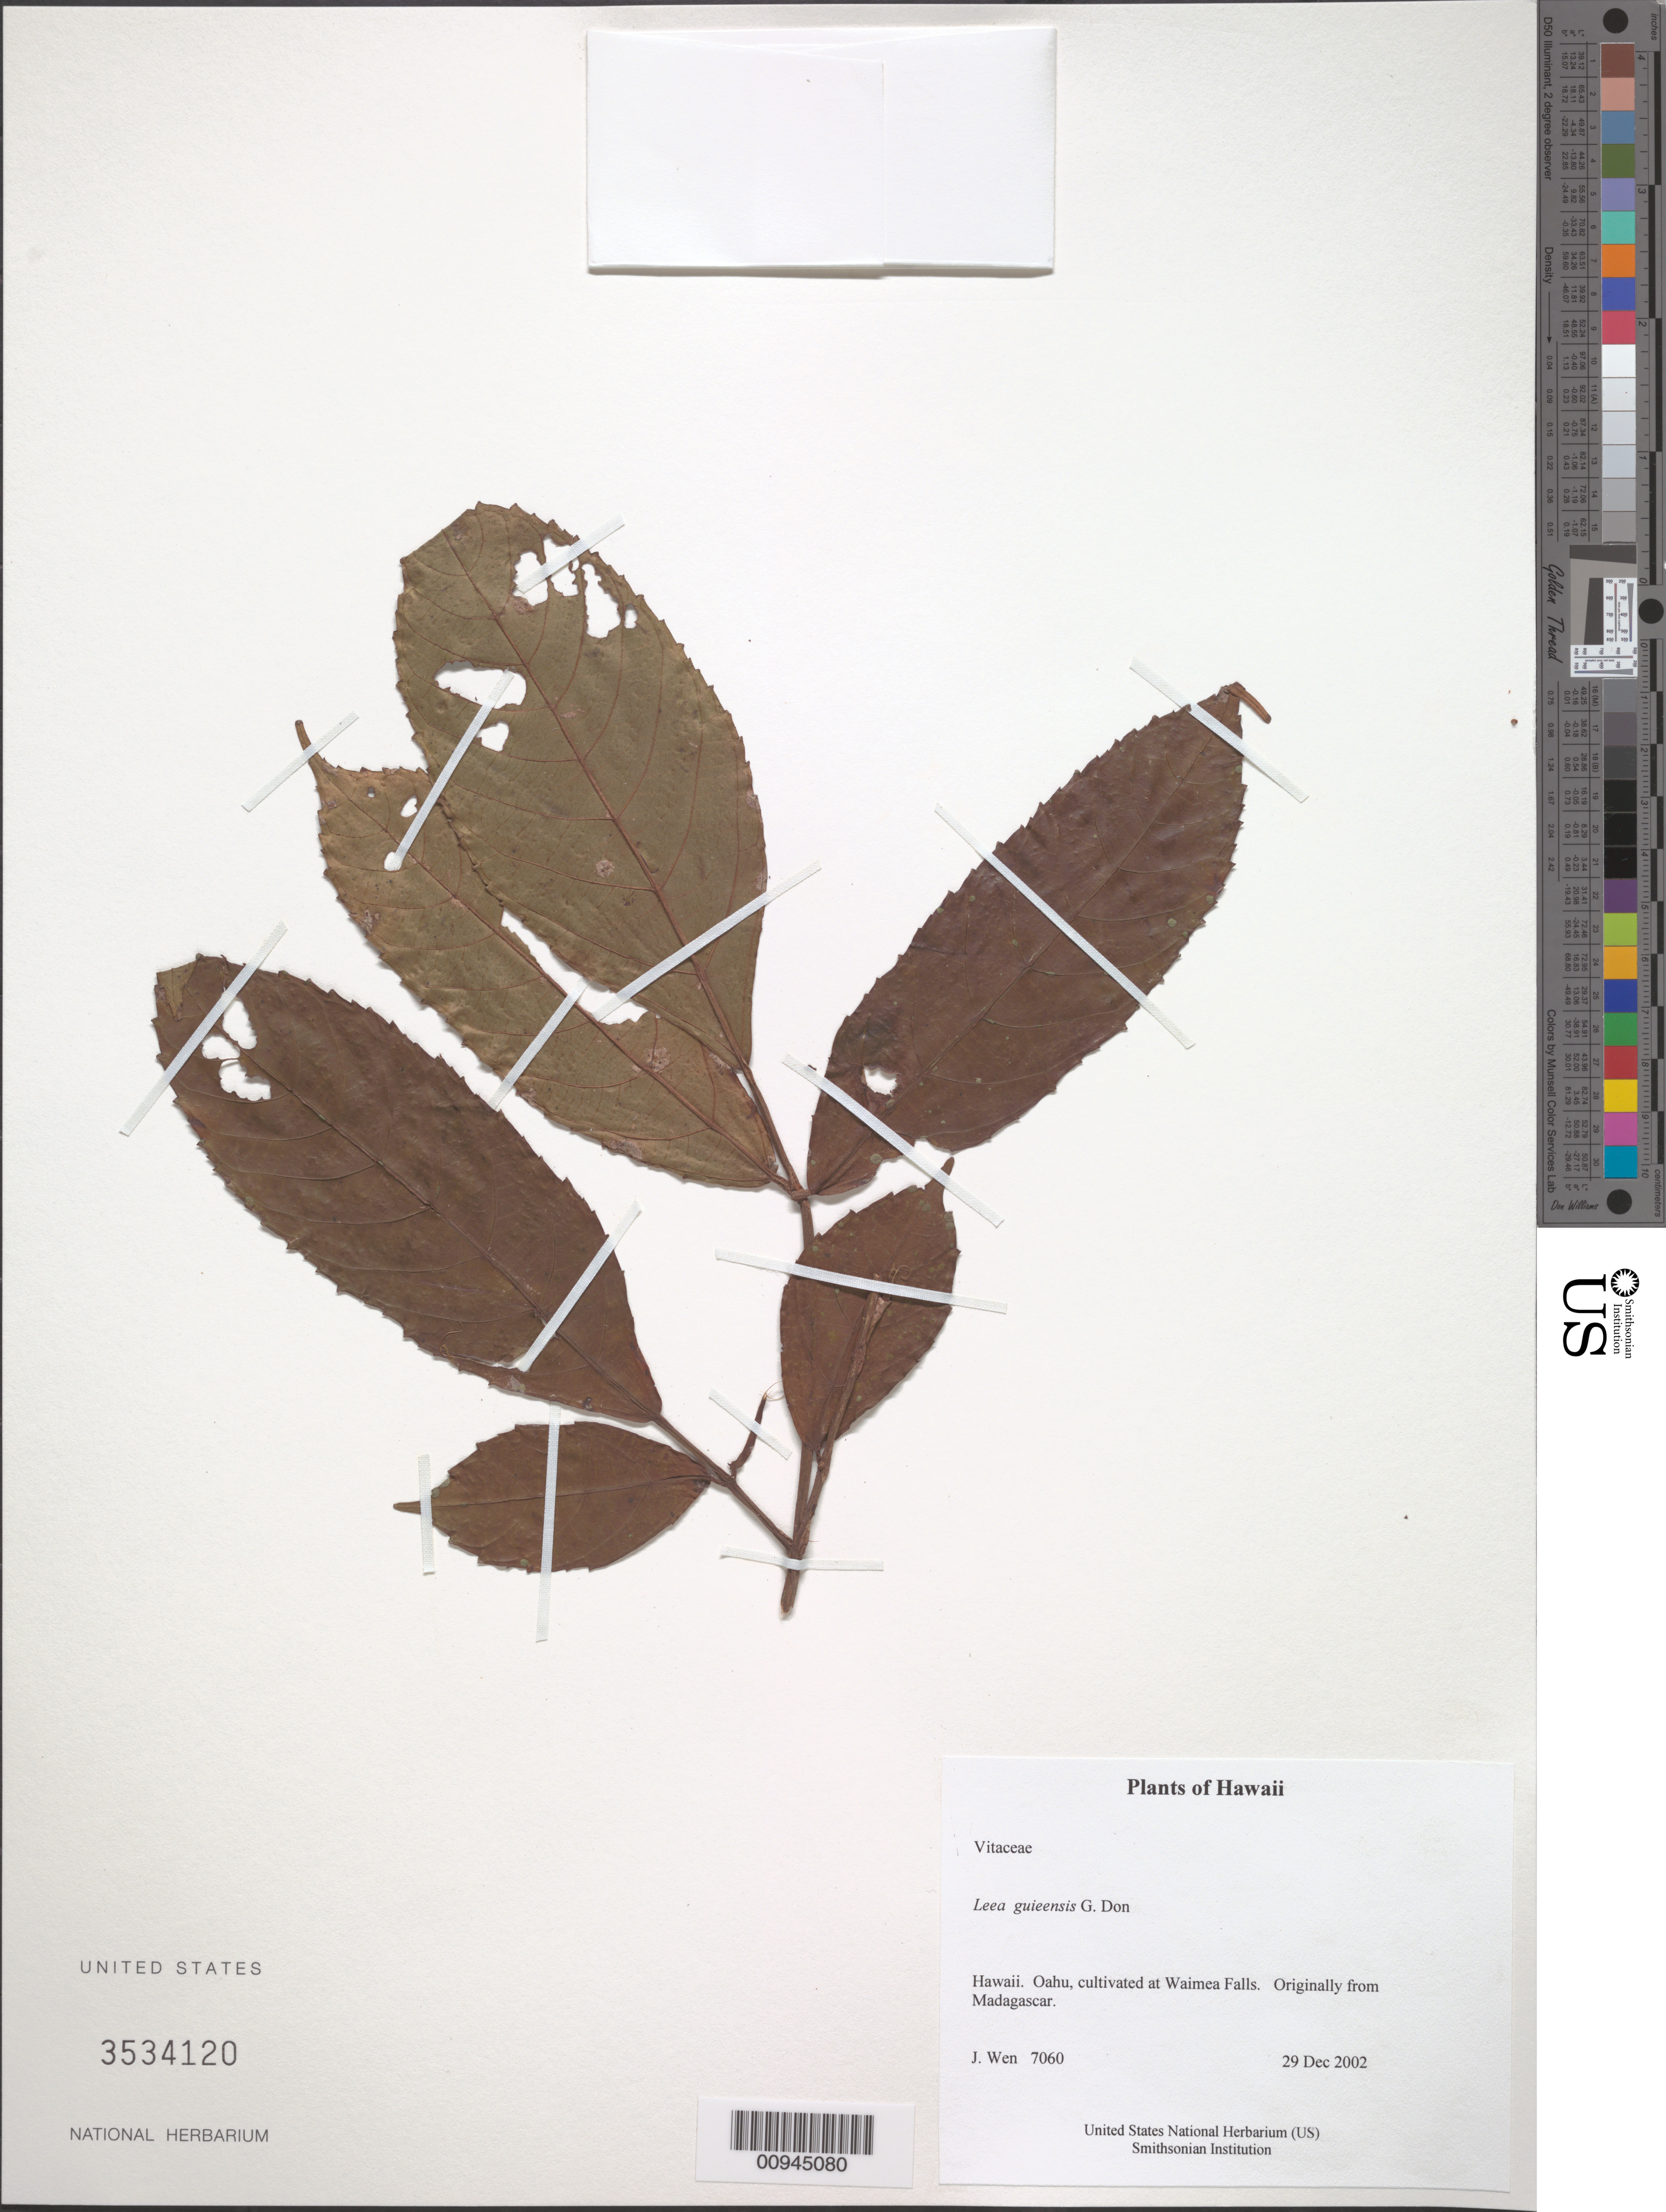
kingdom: Plantae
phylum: Tracheophyta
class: Magnoliopsida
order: Vitales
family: Vitaceae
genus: Leea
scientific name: Leea guineensis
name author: G. Don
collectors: J. Wen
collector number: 7060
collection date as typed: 29 Dec 2002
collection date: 2002-12-29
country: United States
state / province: Hawaii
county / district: Honolulu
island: Oahu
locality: Oahu, cultivated at Waimea Falls. Originally from Madagascar.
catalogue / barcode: US 3534120